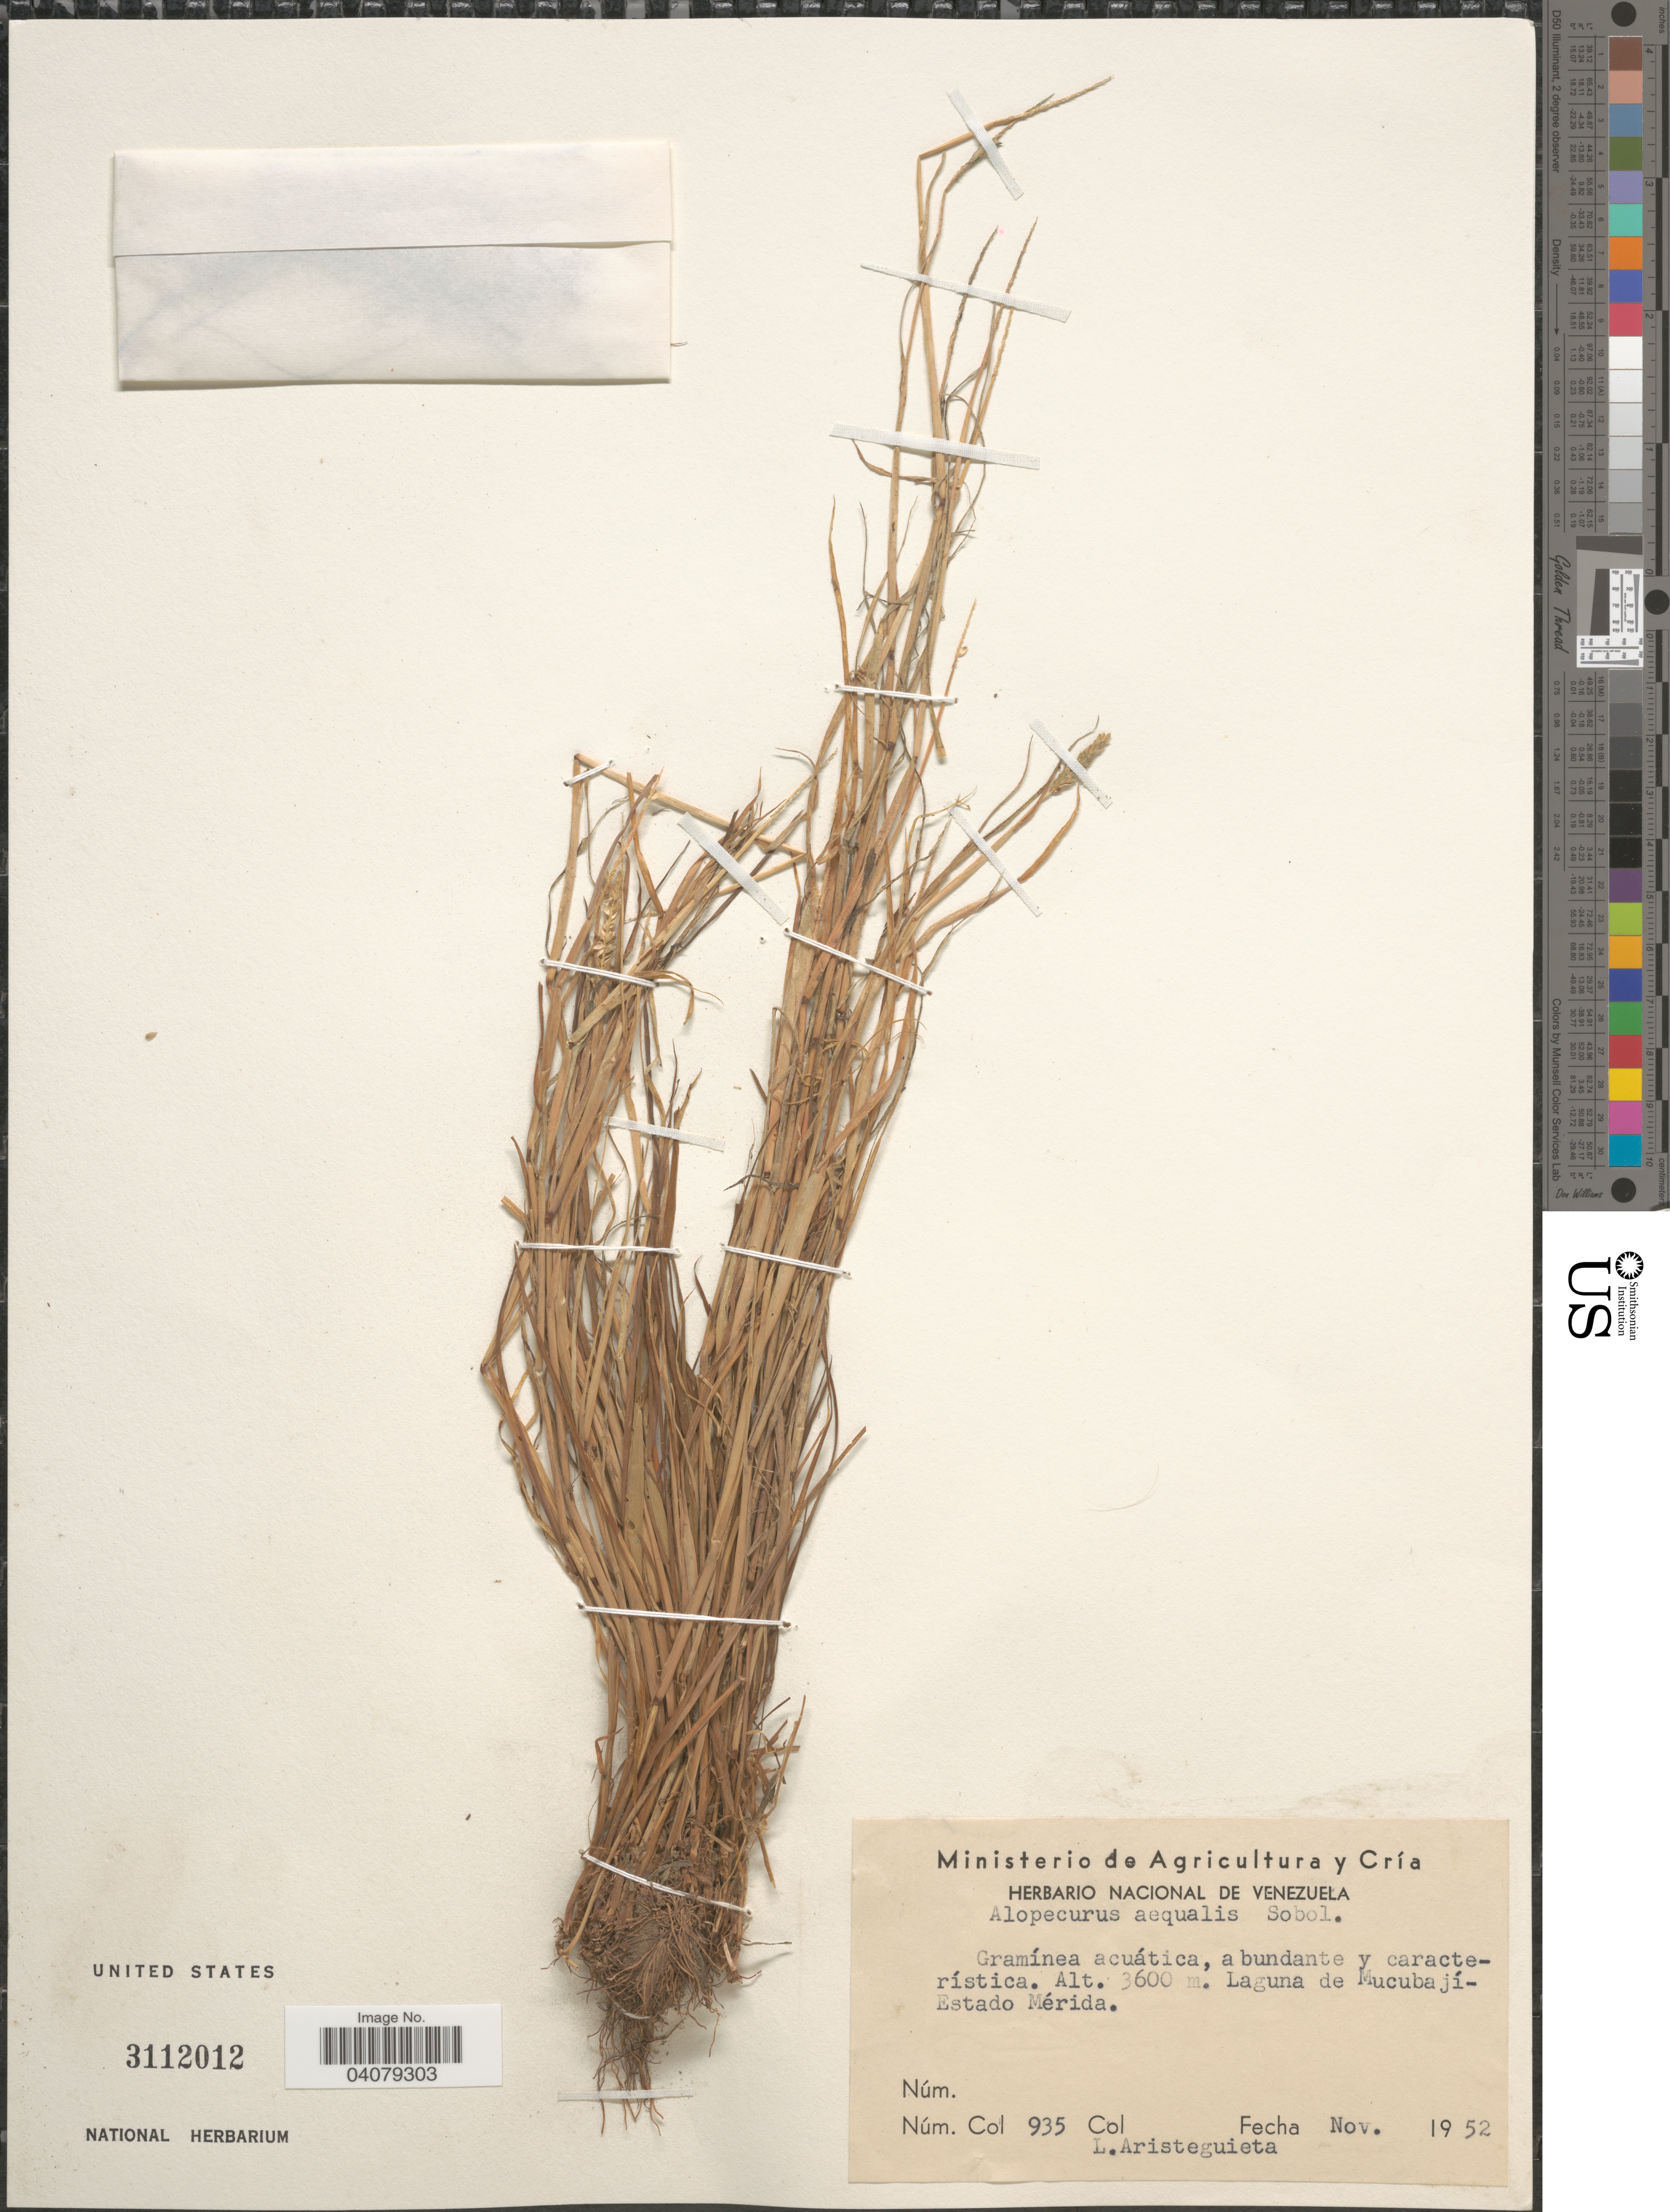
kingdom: Plantae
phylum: Tracheophyta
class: Liliopsida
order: Poales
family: Poaceae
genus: Alopecurus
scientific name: Alopecurus aequalis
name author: Sobol.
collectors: L. Aristeguieta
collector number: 935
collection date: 1952-11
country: Venezuela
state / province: Merida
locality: Laguna de Mucubají.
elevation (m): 3600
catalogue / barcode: US 3112012